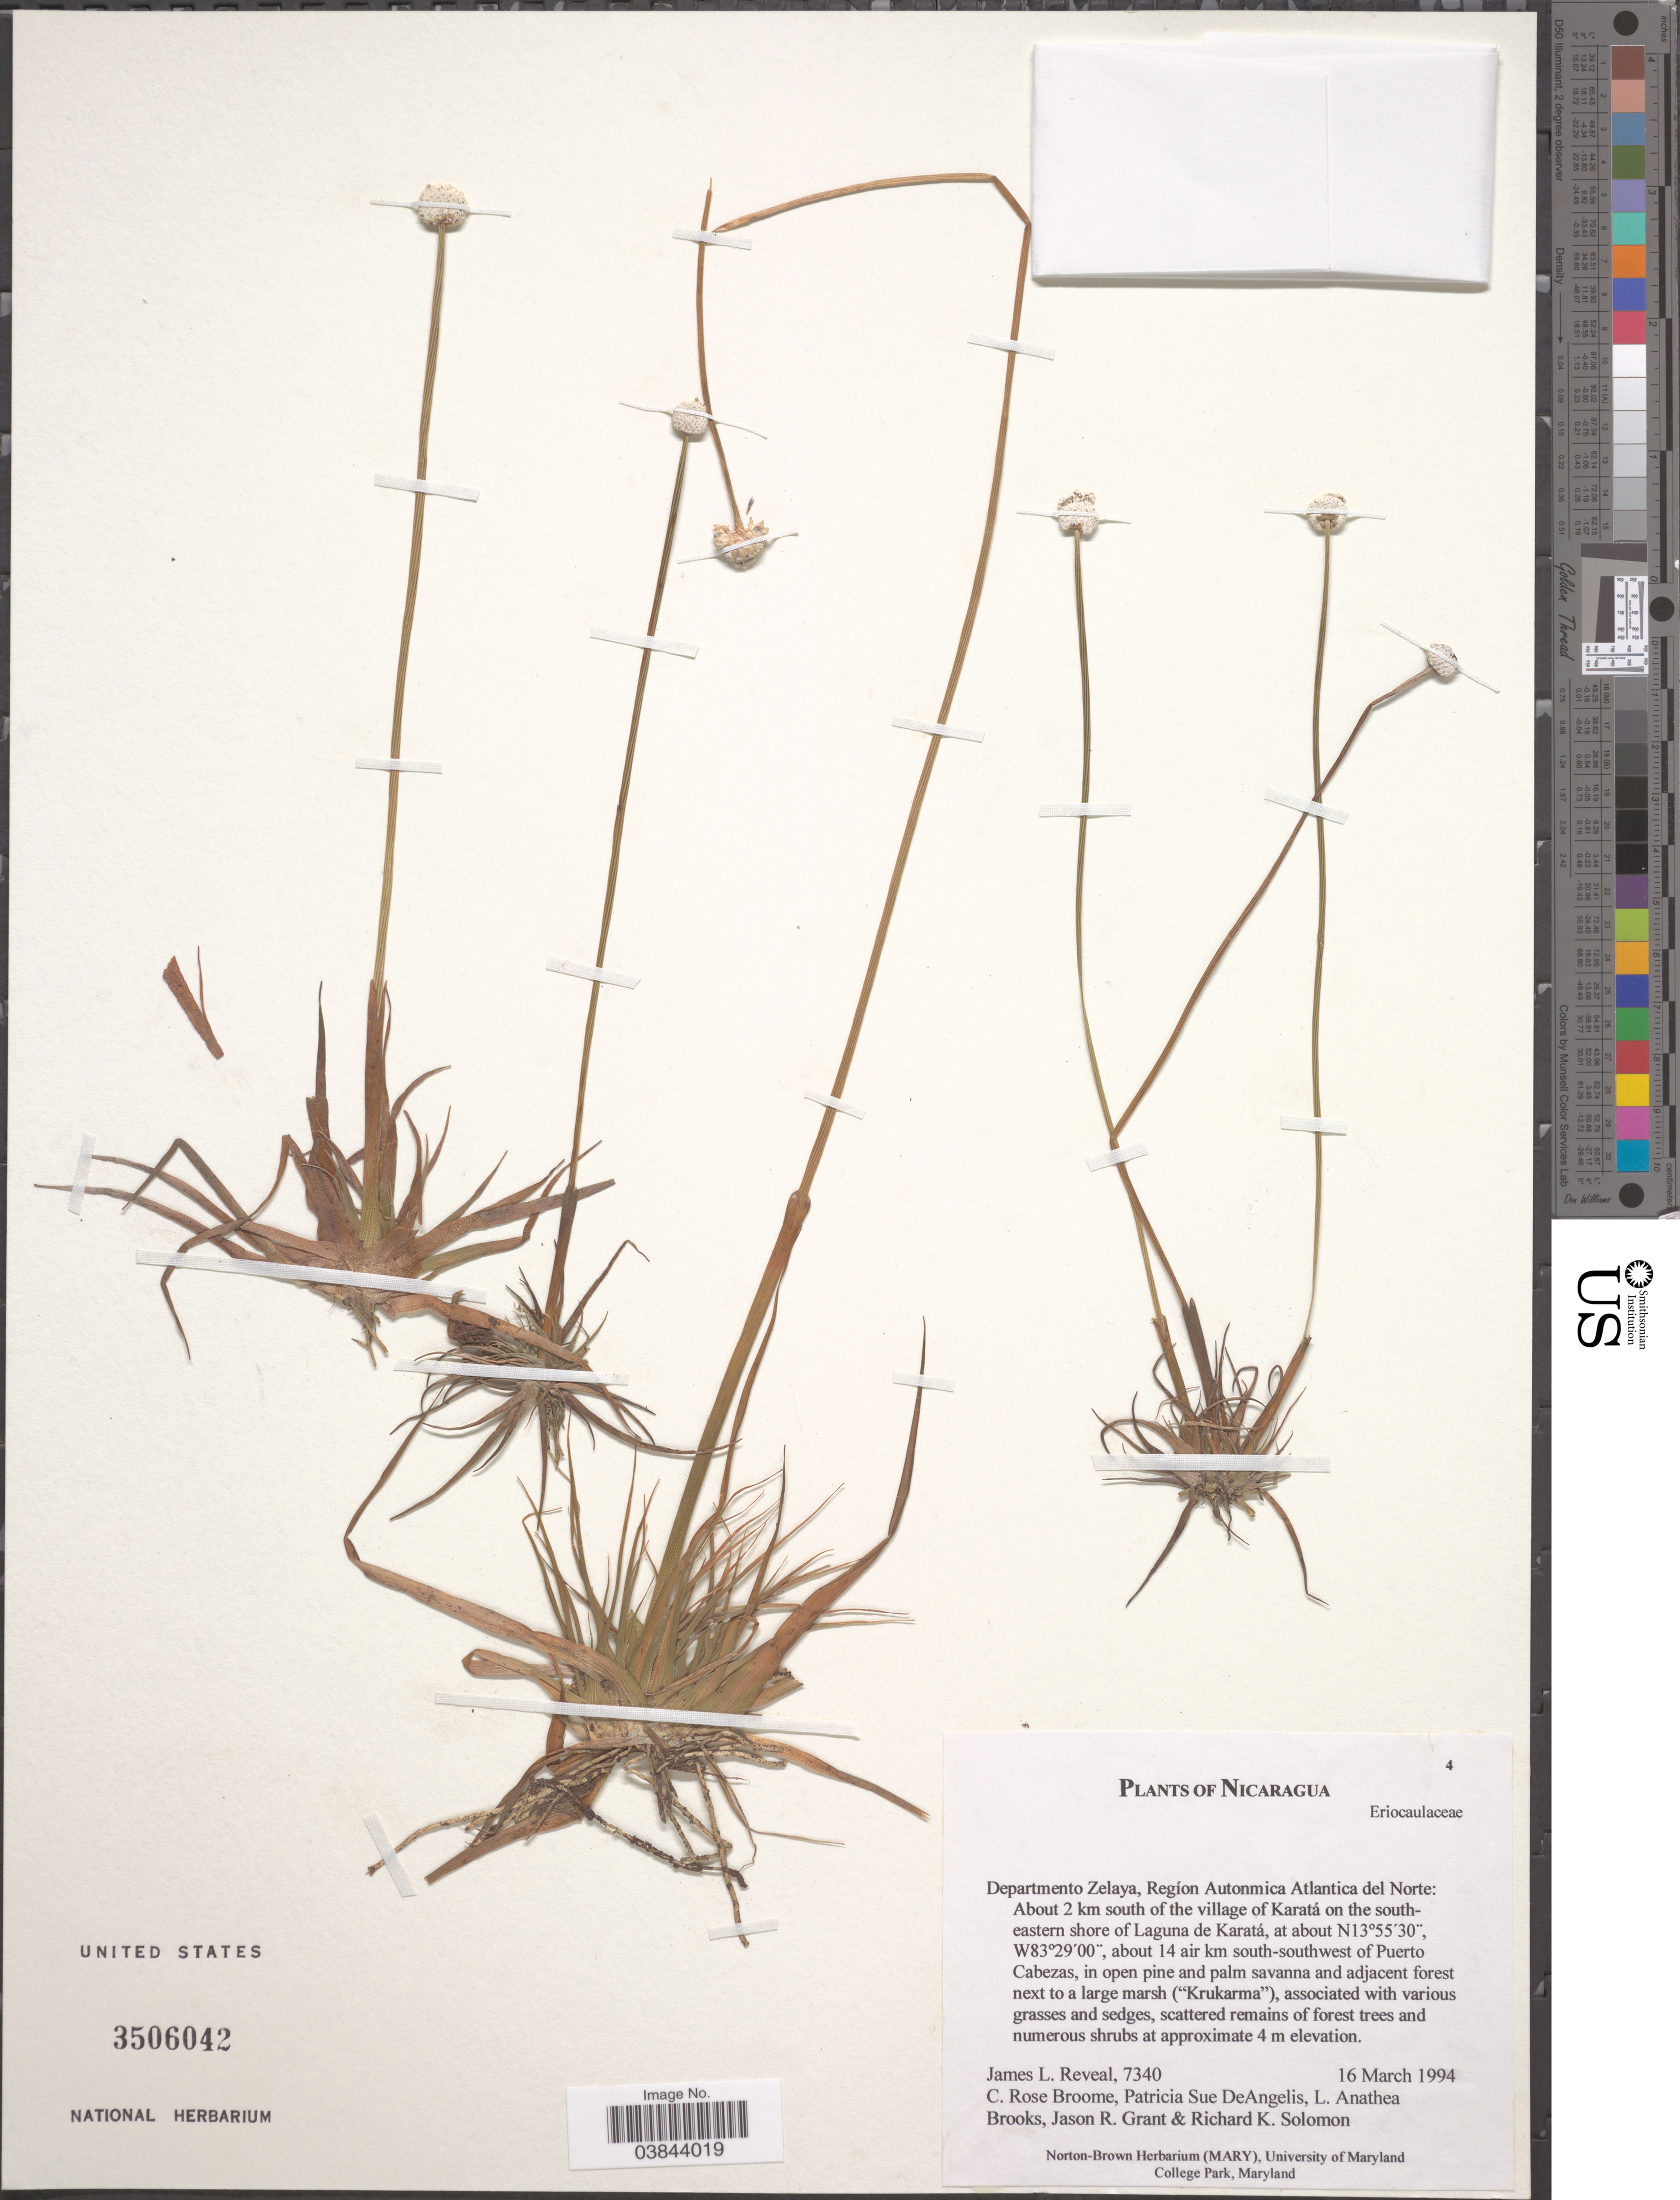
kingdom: Plantae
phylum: Tracheophyta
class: Liliopsida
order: Poales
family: Eriocaulaceae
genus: Syngonanthus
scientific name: Syngonanthus sp.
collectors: J. L. Reveal, C. R. Broome, P. DeAngelis, L. Brooks & et al.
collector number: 7340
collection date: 1994-03-16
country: Nicaragua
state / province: Atlántico Norte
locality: Departmento Zelaya, Regíon Autonmica Atlantica del Norte: About 2 km south of the village of Karatá on the south-eastern shore of Laguna de Karatá, about 14 air km south-southwest of Puerto Cabezas.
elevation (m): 4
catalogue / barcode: US 3506042